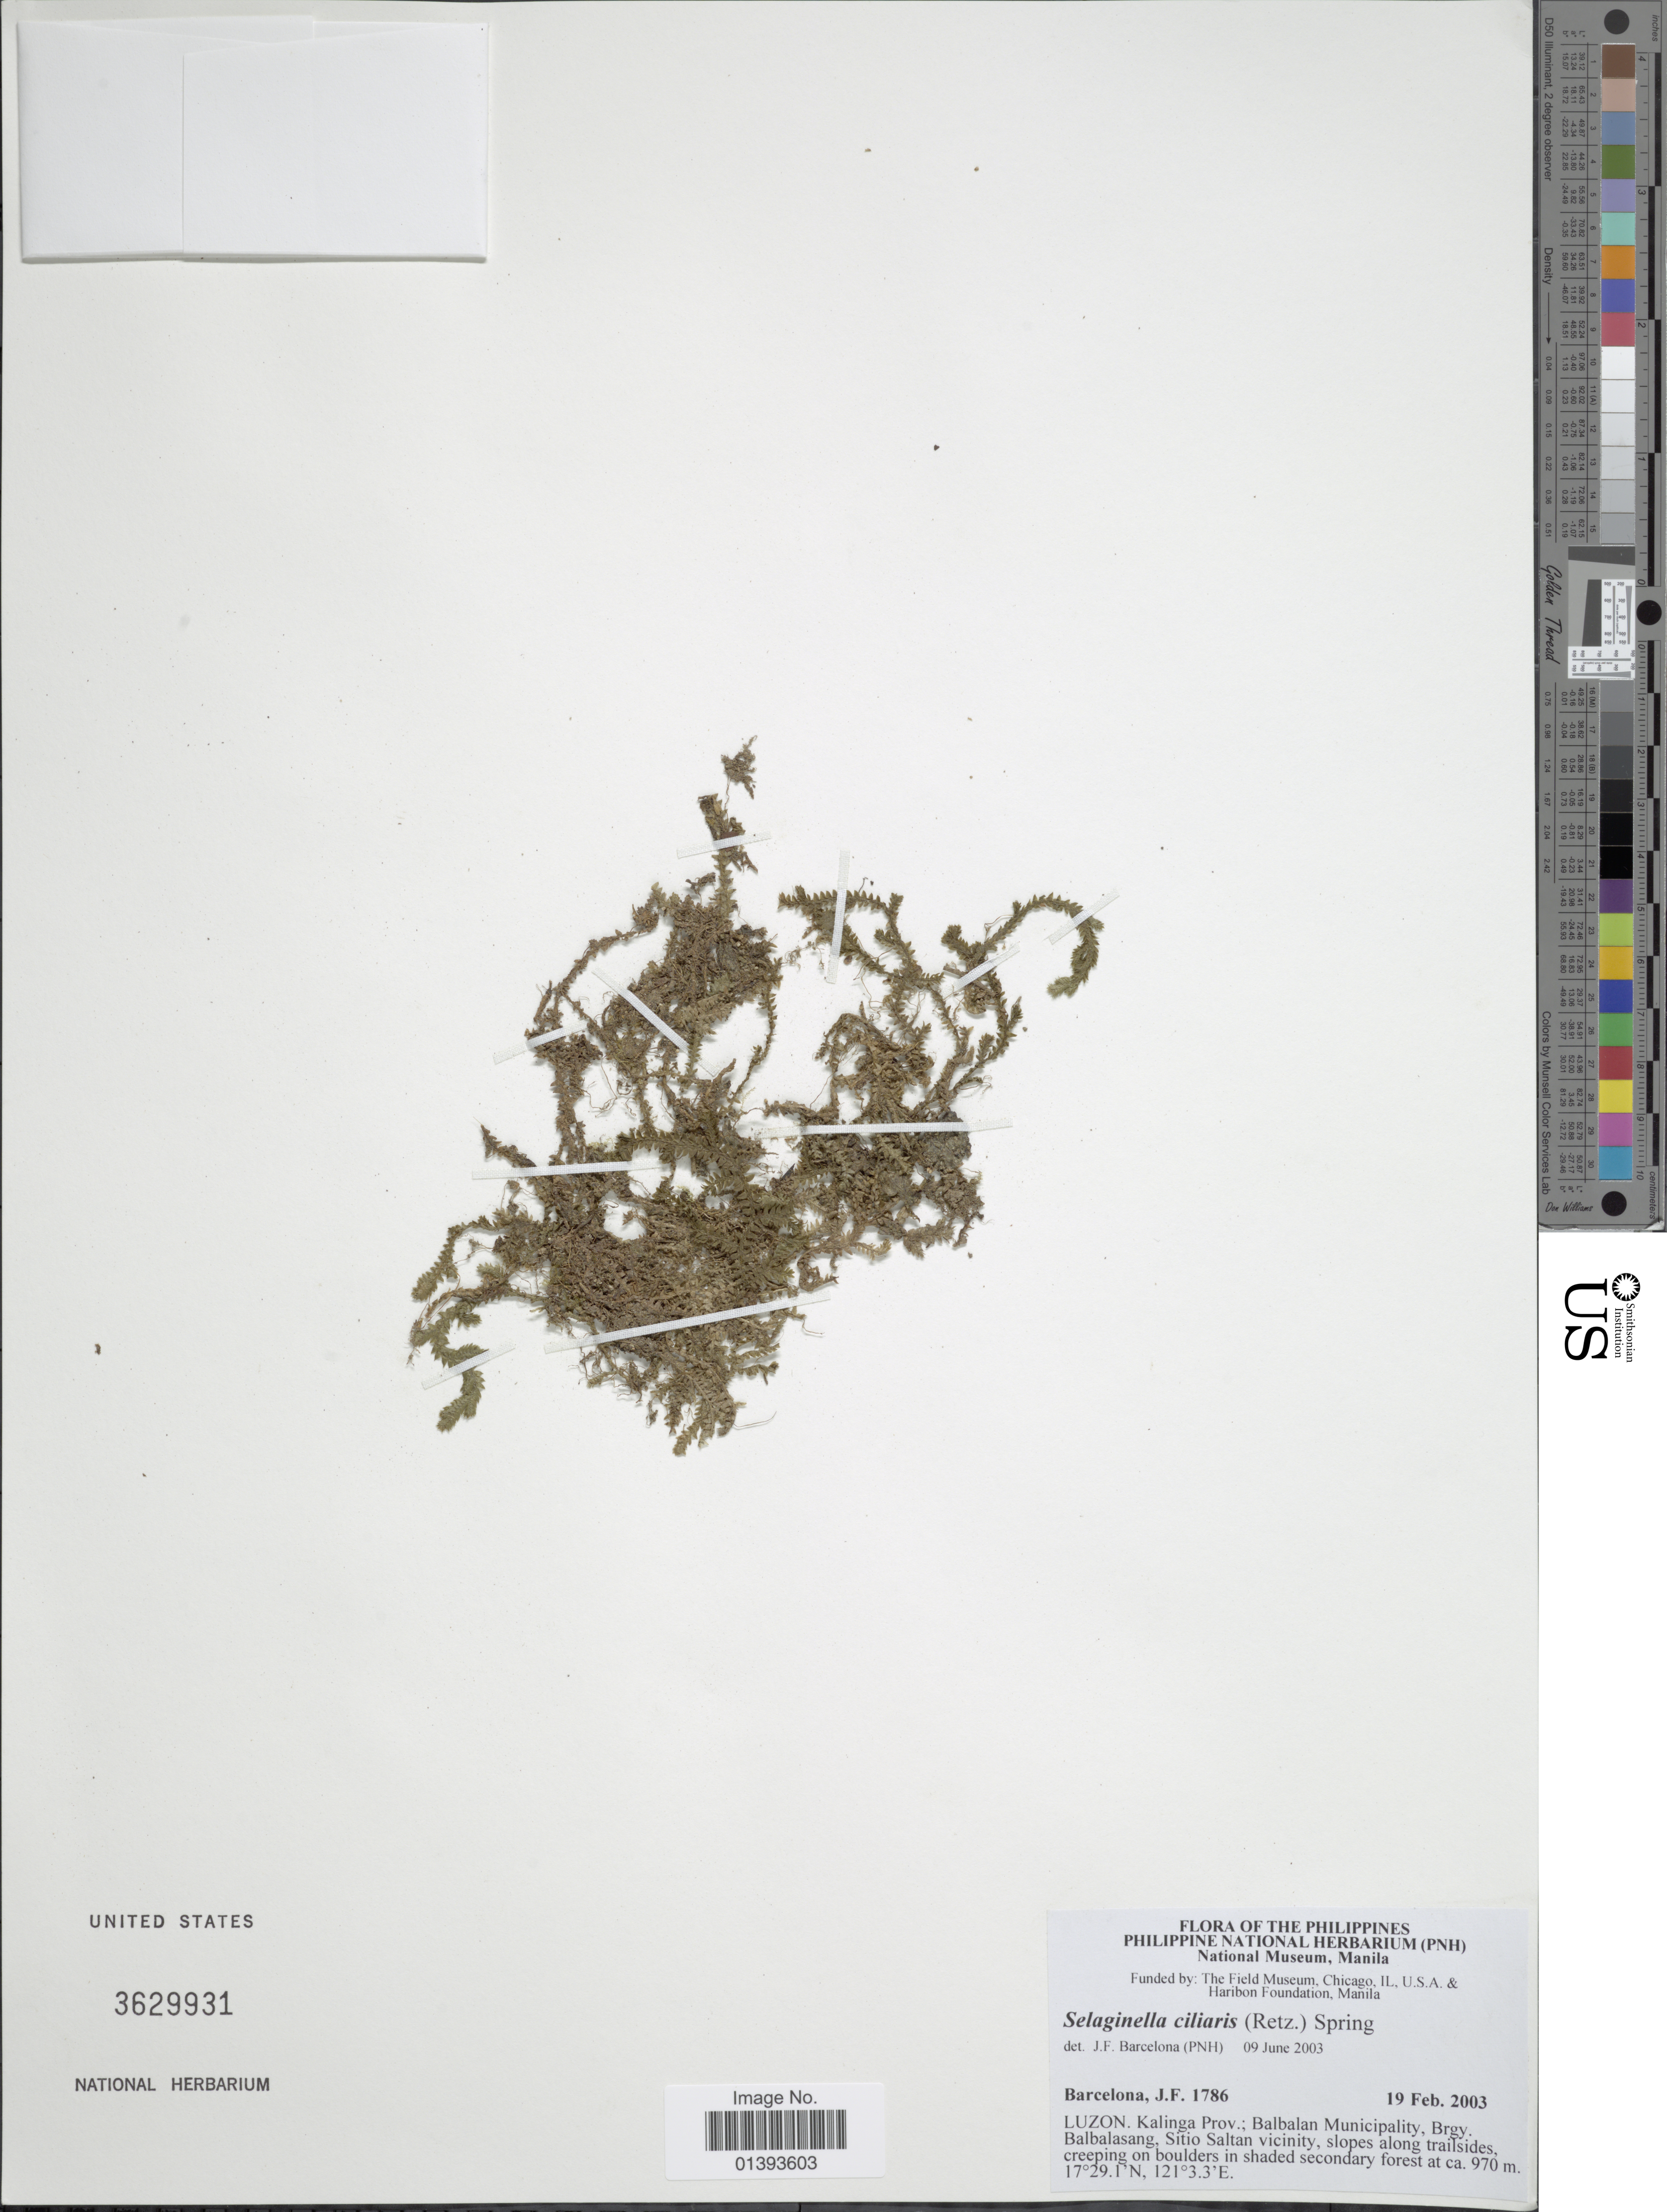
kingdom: Plantae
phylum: Tracheophyta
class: Lycopodiopsida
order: Selaginellales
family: Selaginellaceae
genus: Selaginella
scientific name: Selaginella ciliaris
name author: (Retz.) Spring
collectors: J. F. Barcelona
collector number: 1786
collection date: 2003-02-19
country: Philippines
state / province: Central Luzon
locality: Luzon, Kalinga prov.:4 Balbalan Municipality, Brgy. Balbalasang, Sitio Saltan vicinity, slopes along trailsides, creeping on boulders in shaded secondary forest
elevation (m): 970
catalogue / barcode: US 3629931